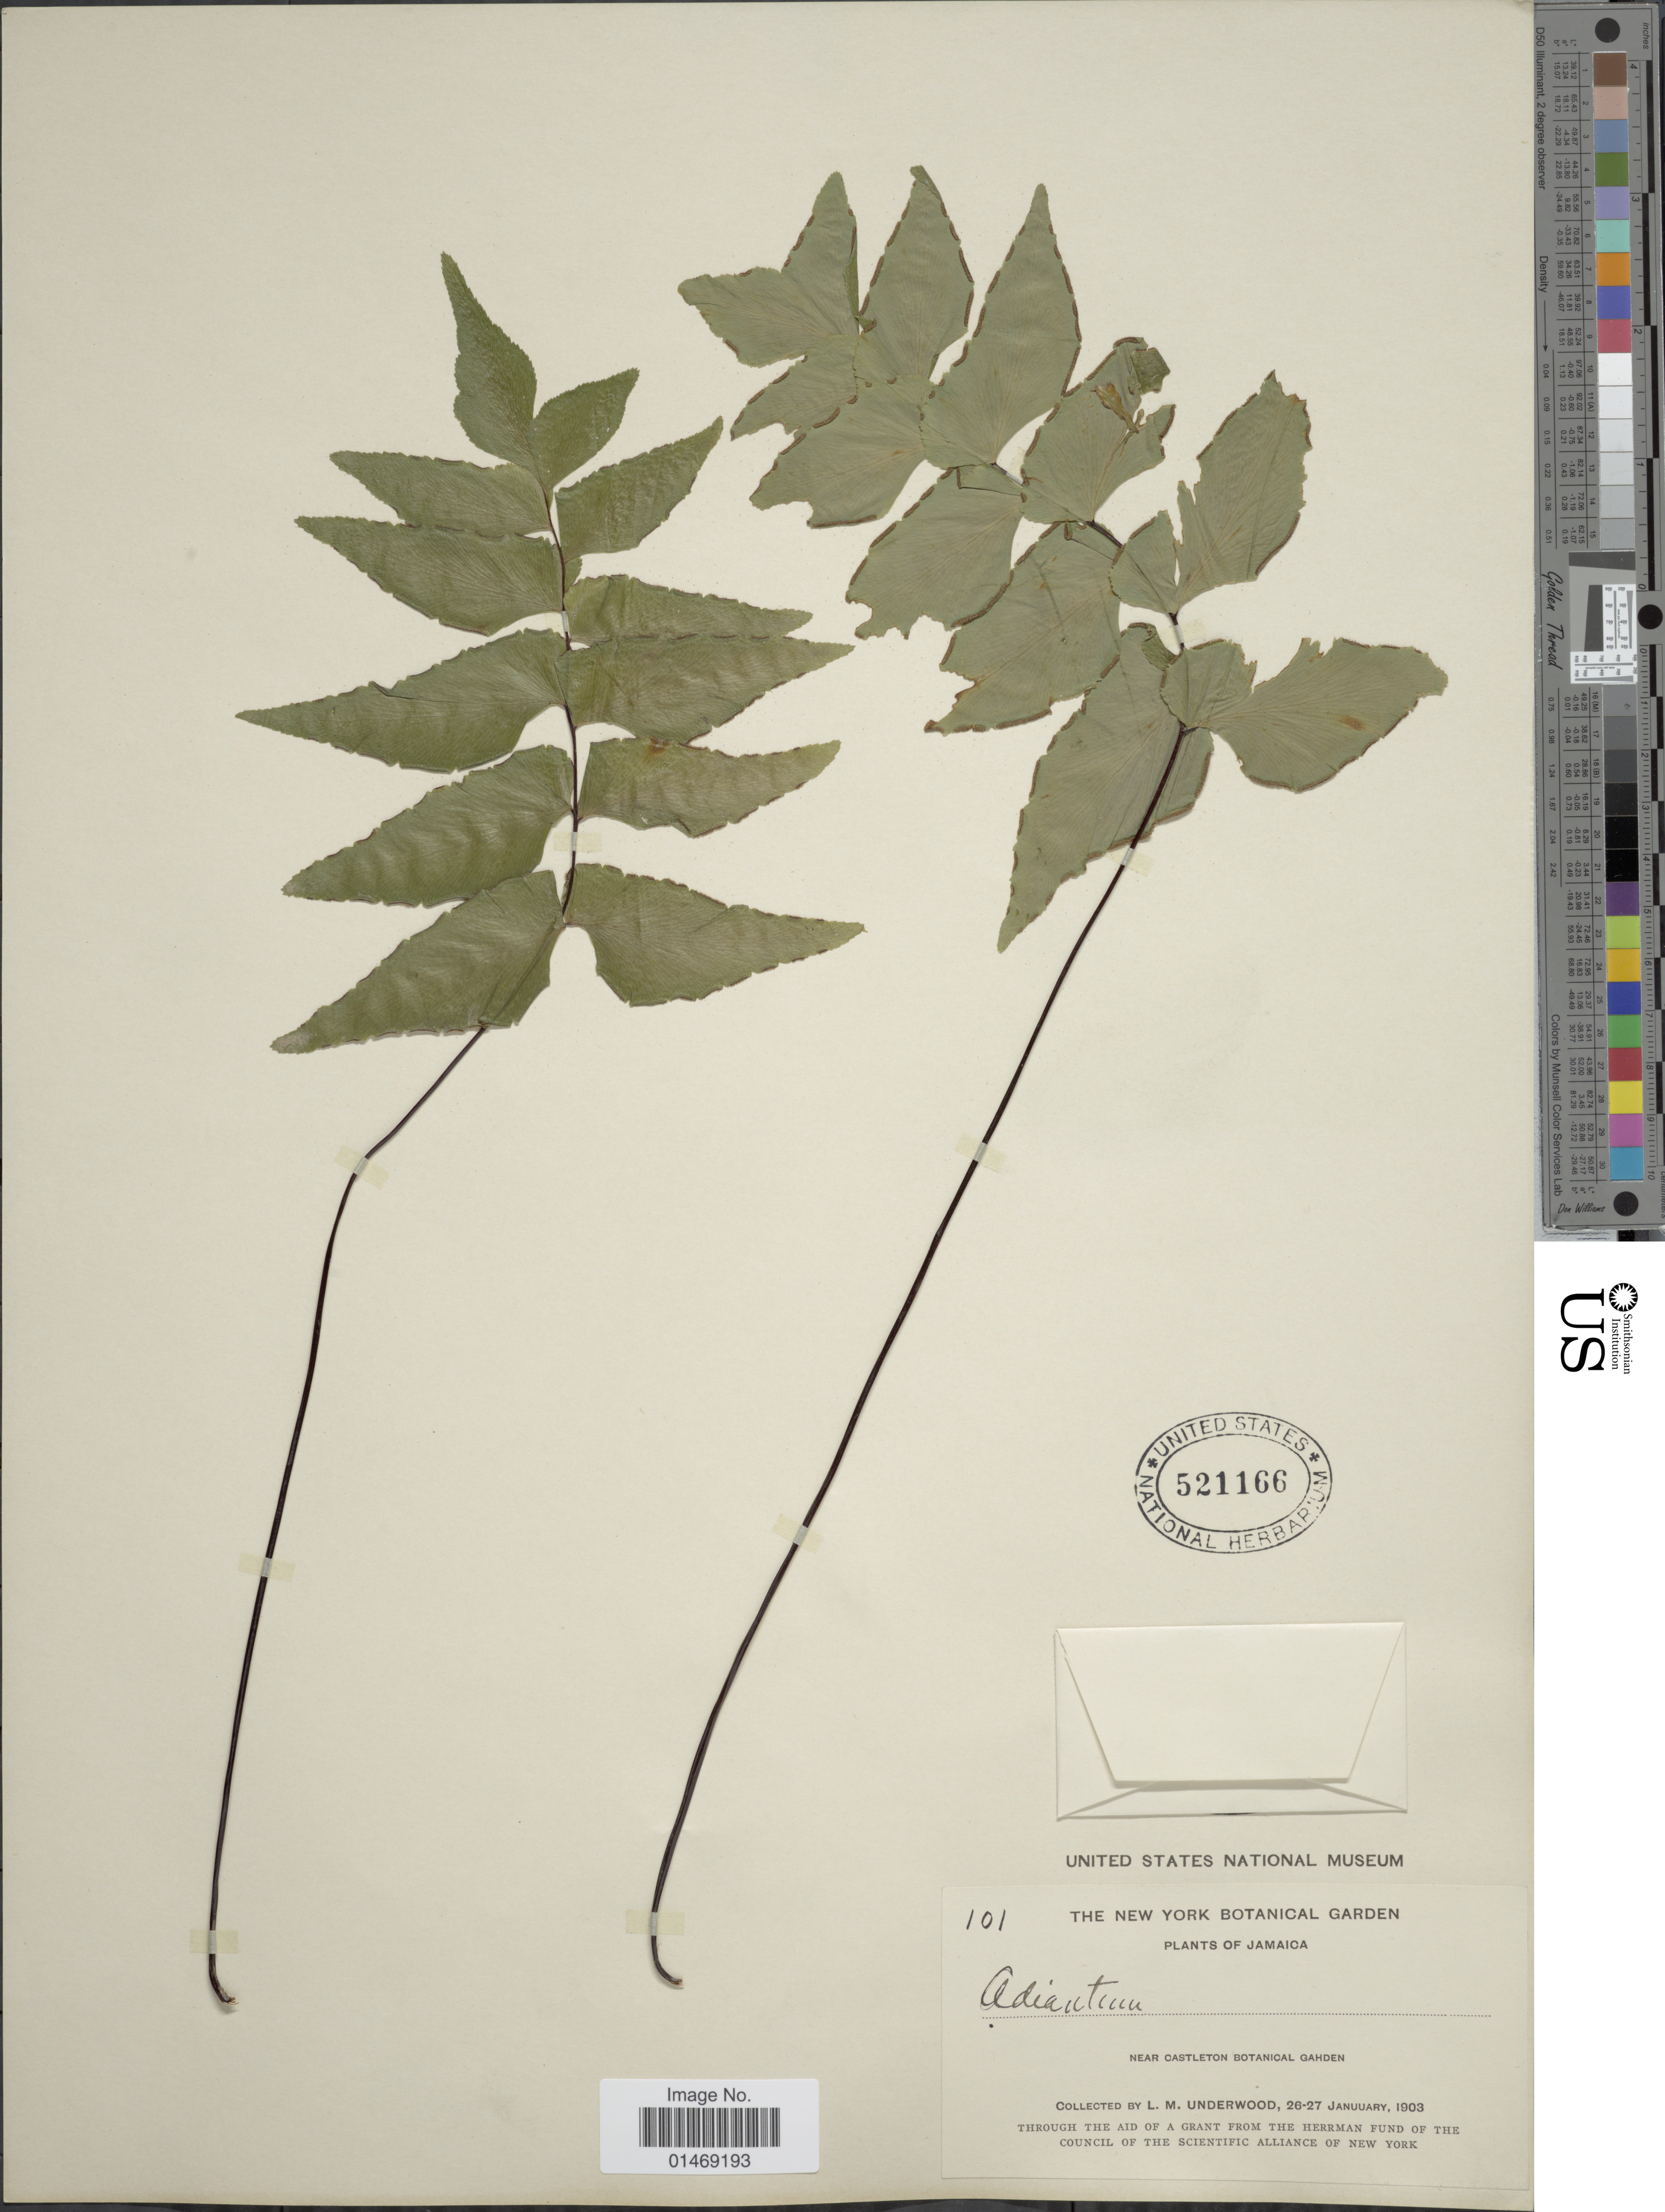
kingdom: Plantae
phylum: Tracheophyta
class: Polypodiopsida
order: Polypodiales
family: Pteridaceae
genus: Adiantum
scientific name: Adiantum petiolatum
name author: Desv.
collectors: L. M. Underwood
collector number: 101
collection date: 1903-01-26/1903-01-27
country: Jamaica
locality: Near Castleton Botanical Garden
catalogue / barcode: US 521166